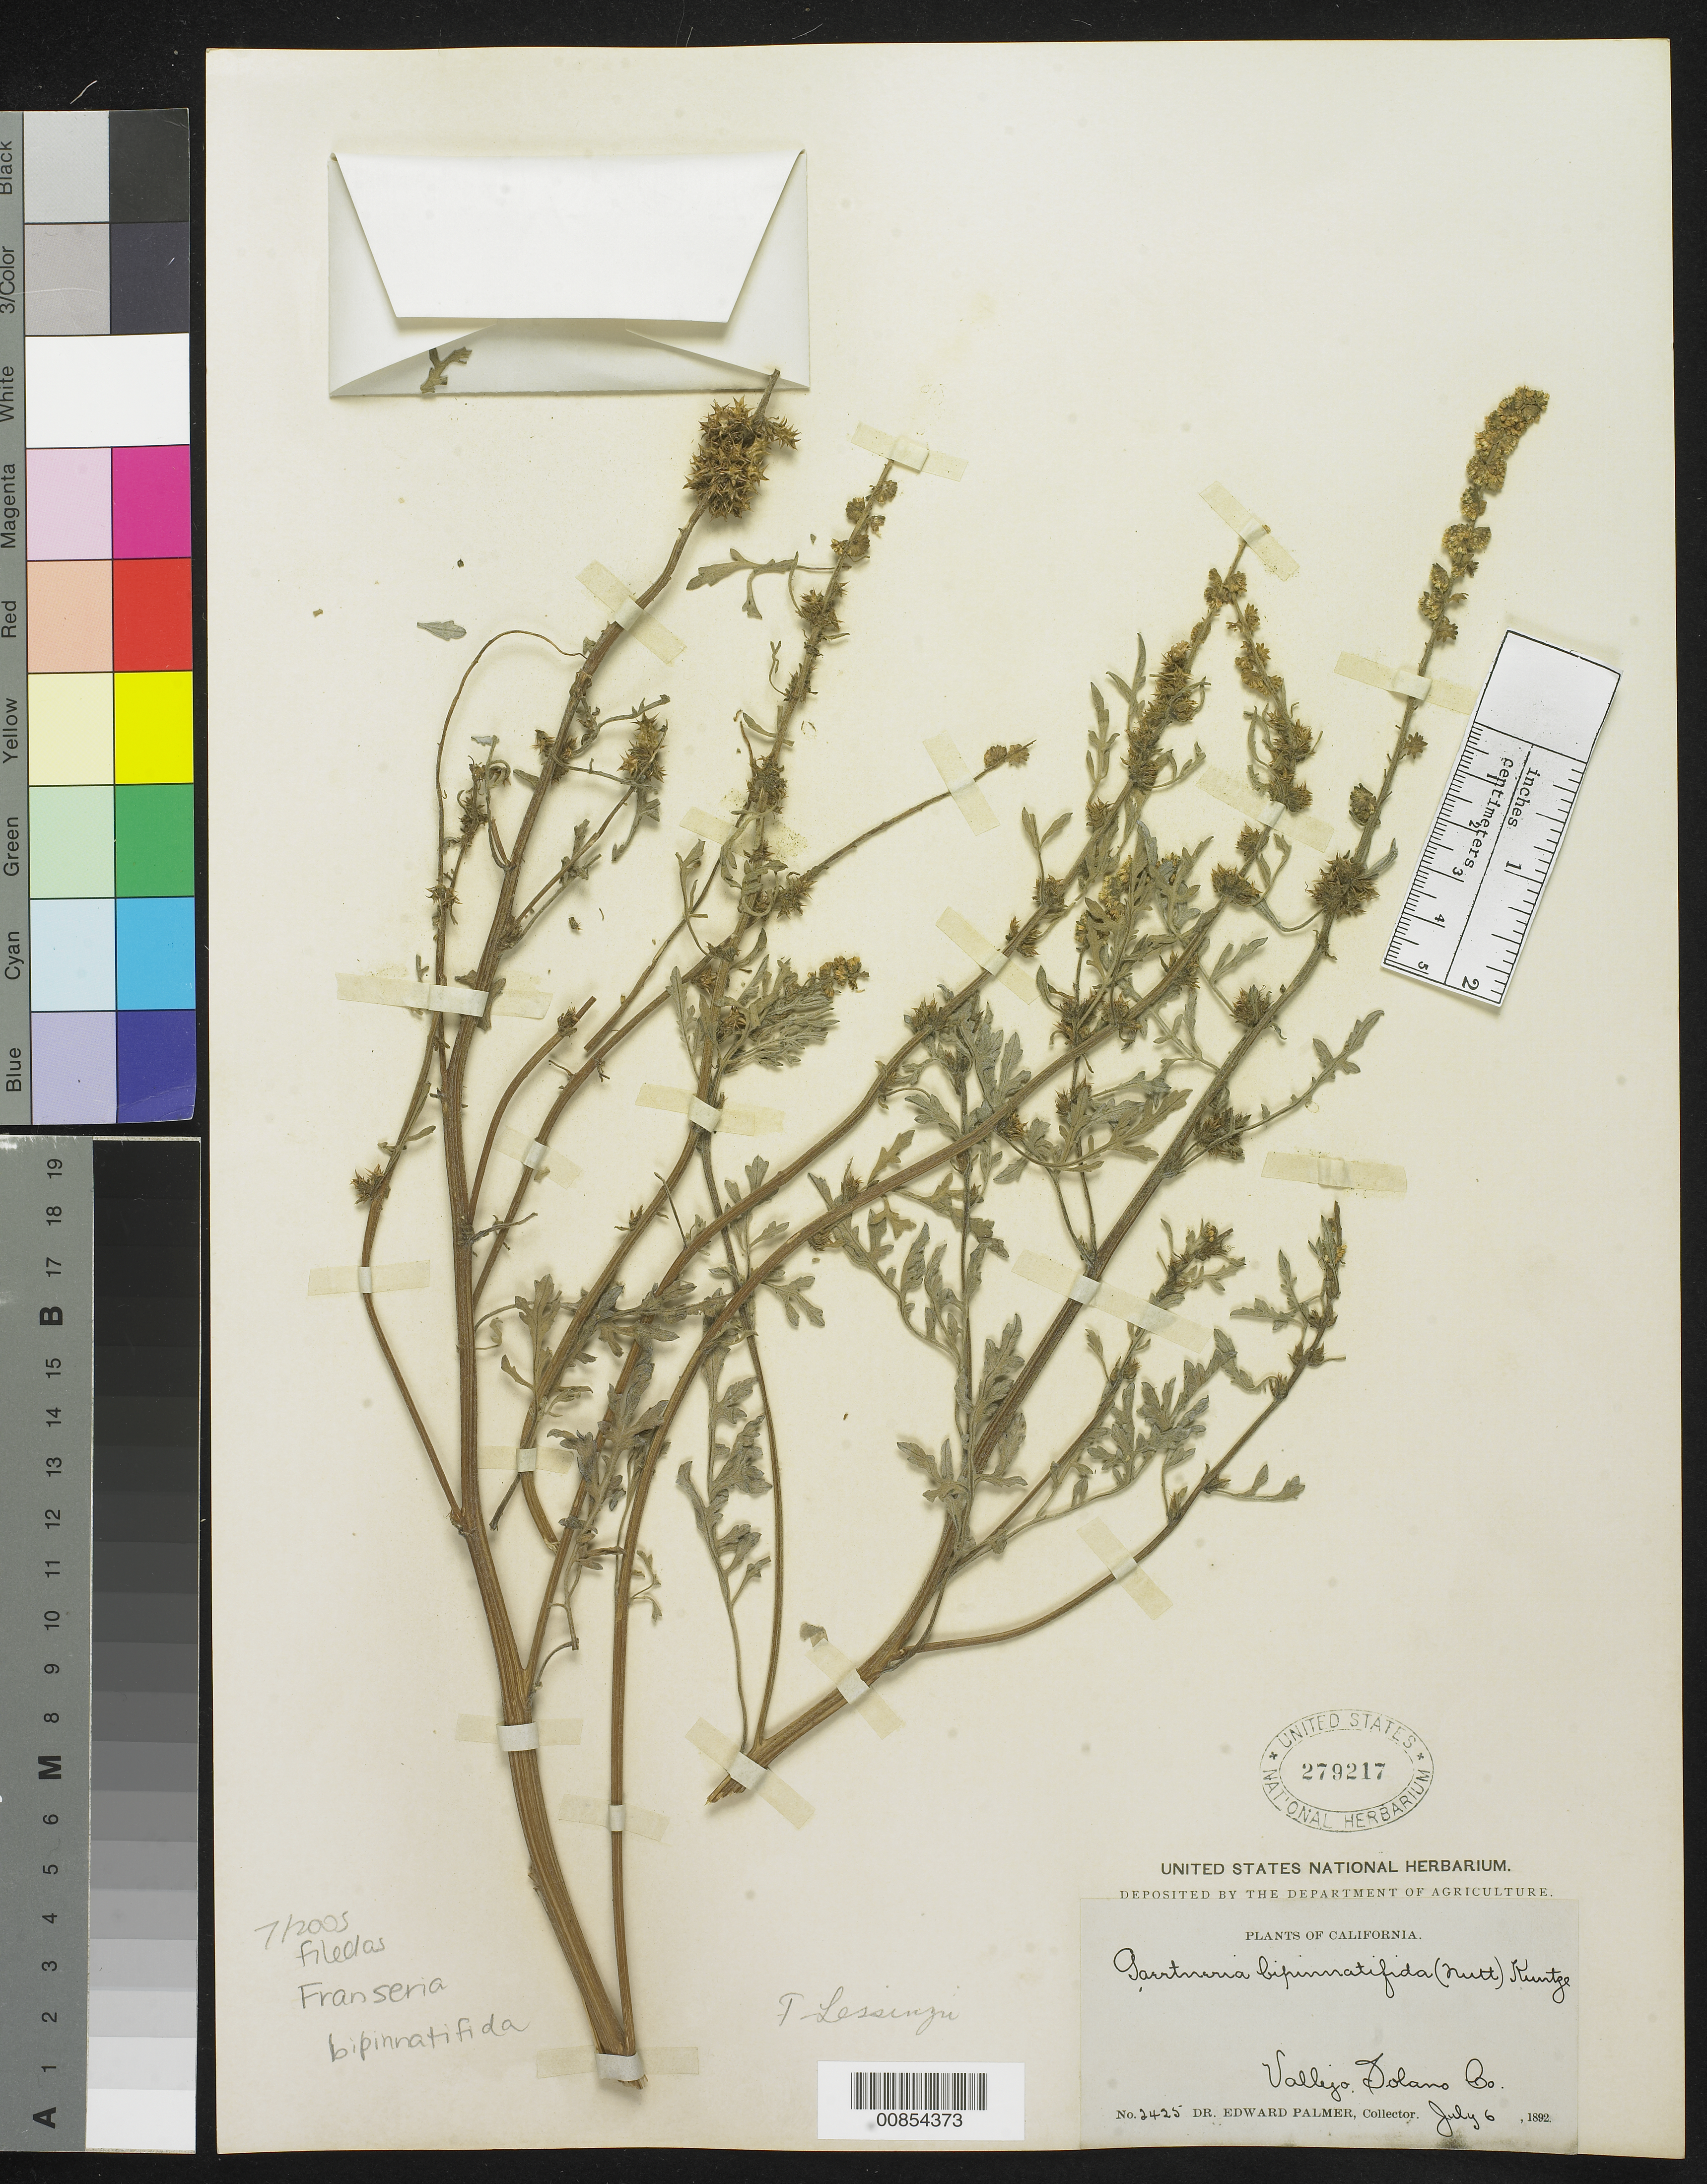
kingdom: Plantae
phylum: Tracheophyta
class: Magnoliopsida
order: Asterales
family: Asteraceae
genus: Franseria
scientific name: Franseria bipinnatifida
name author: (A. Gray) A. Gray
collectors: E. Palmer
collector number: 2425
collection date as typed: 06 Jul 1892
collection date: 1892-07-06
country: United States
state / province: California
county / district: Solano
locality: Vallejo, Solano County, California.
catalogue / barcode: US 279217